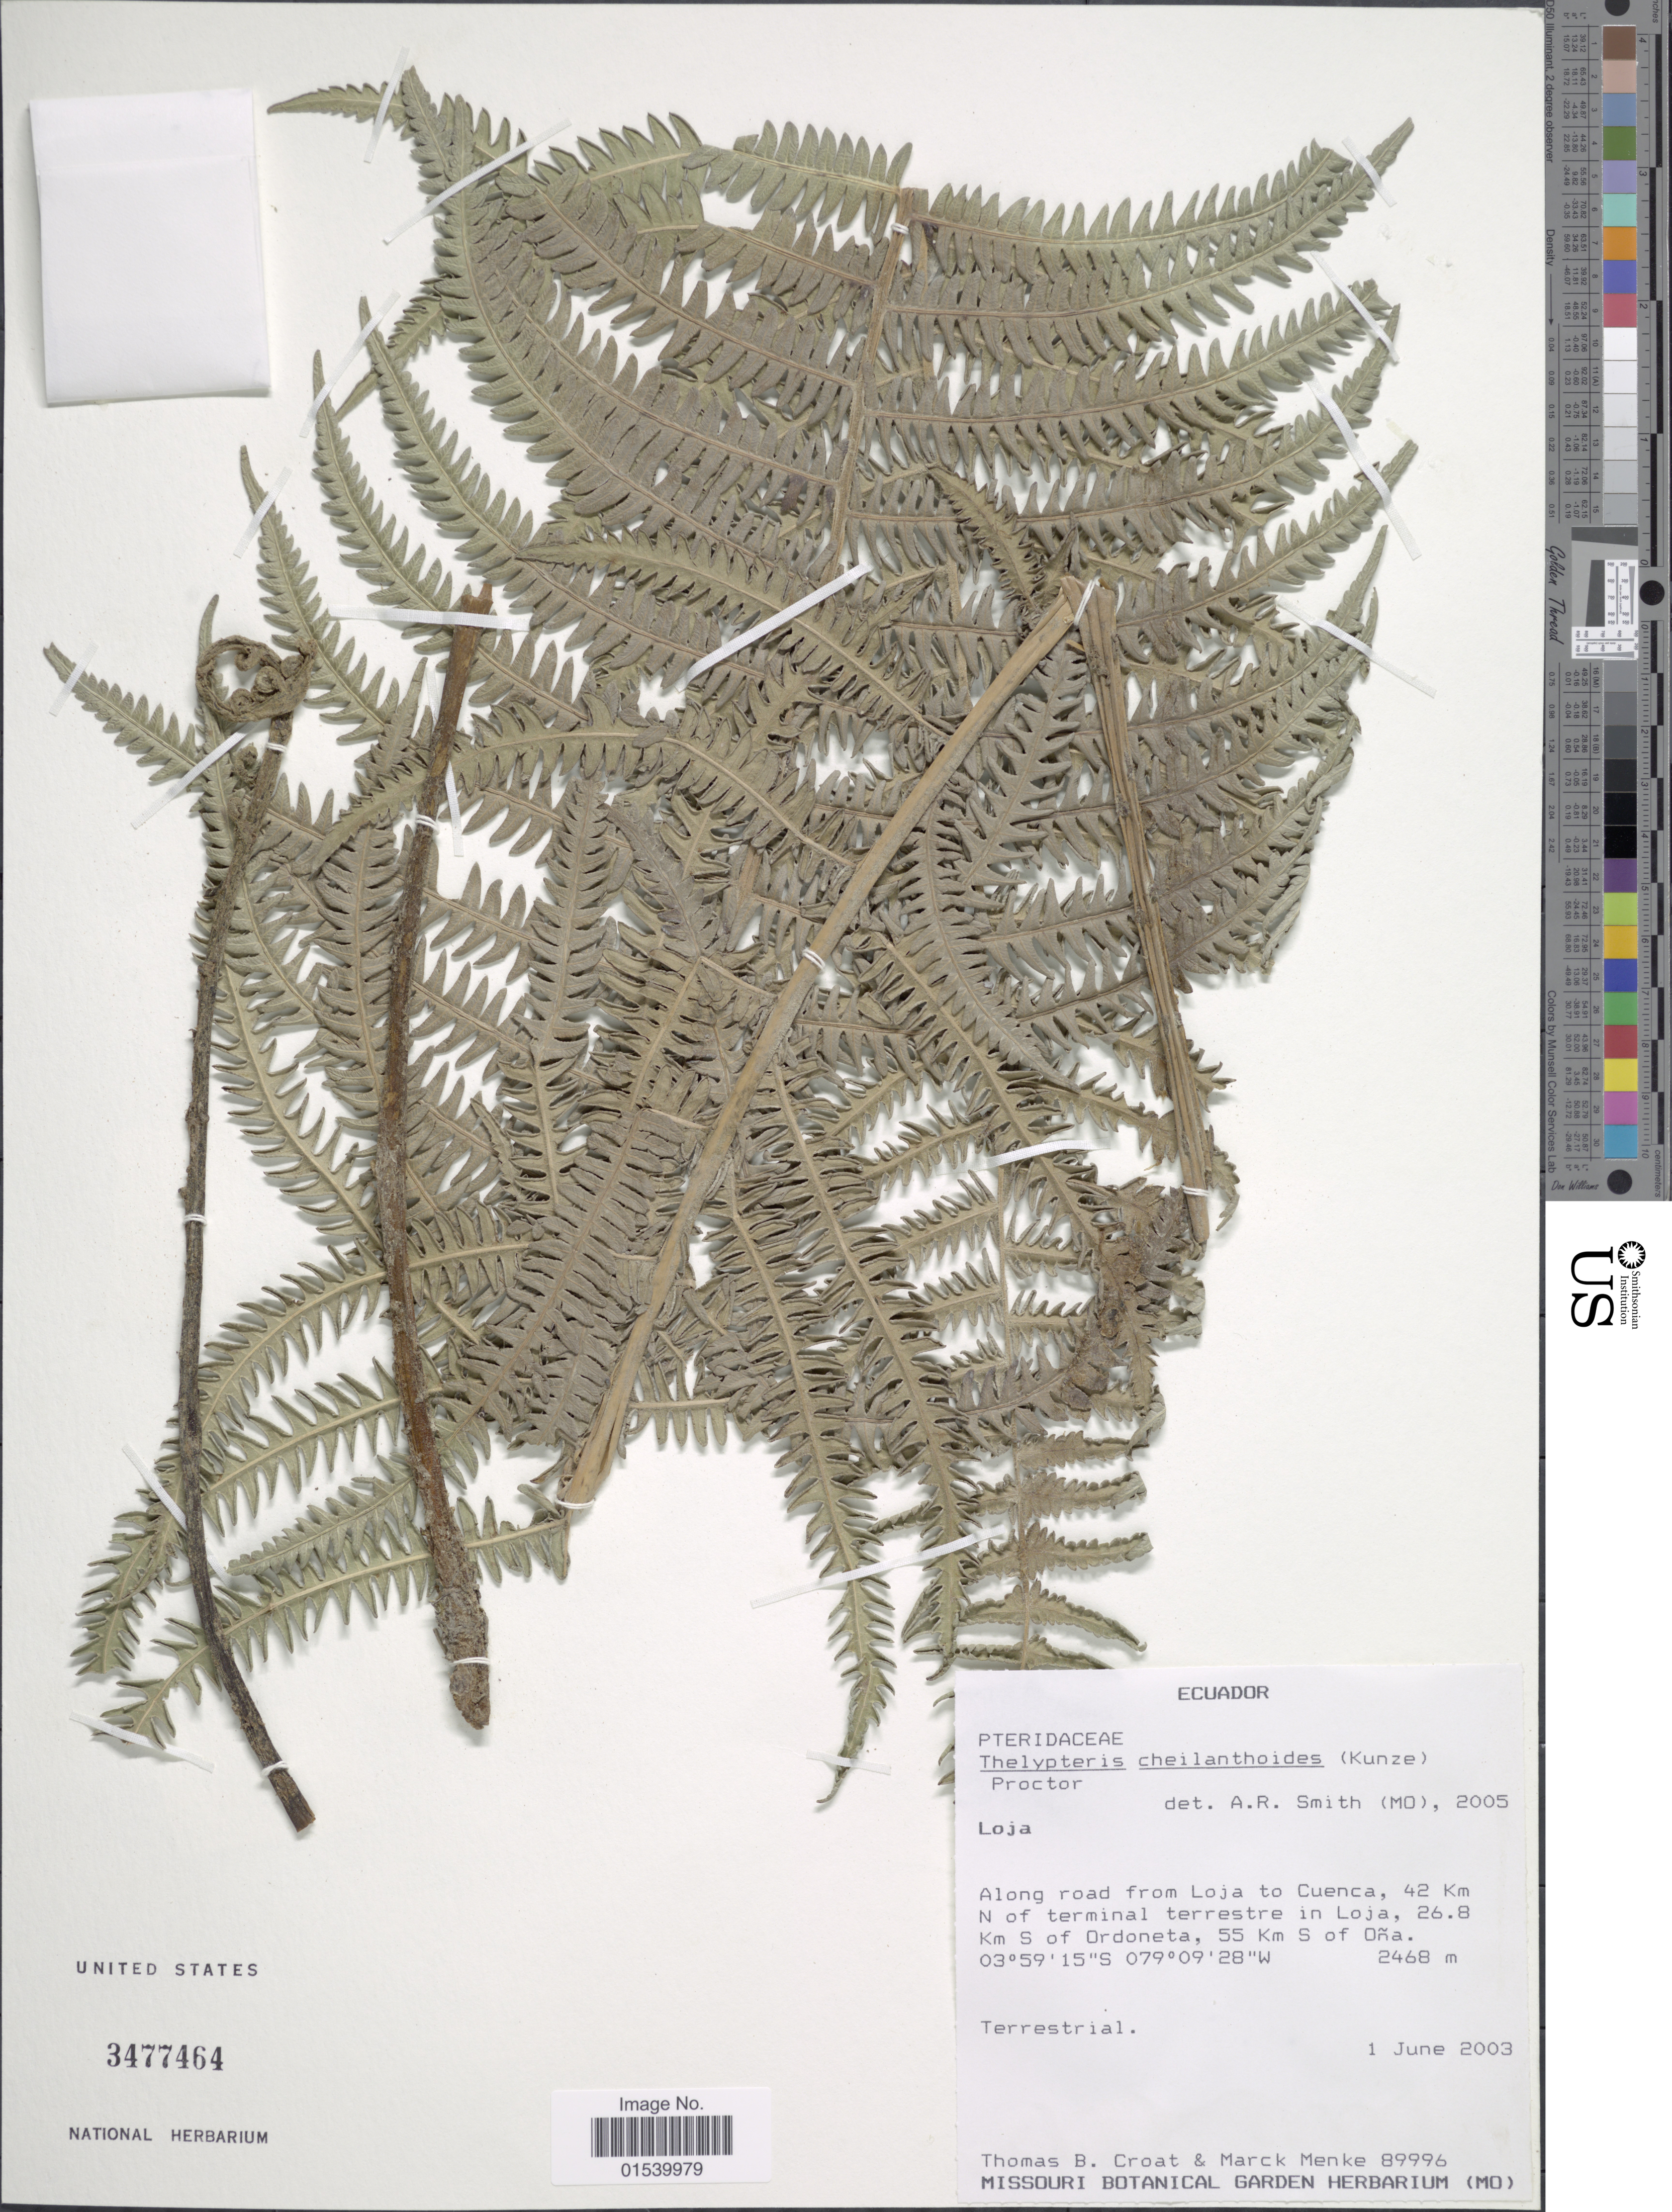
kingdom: Plantae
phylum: Tracheophyta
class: Polypodiopsida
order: Polypodiales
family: Thelypteridaceae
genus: Amauropelta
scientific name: Amauropelta cheilanthoides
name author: (Kunze) Á. Löve & D. Löve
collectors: T. B. Croat & M. Menke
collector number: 89996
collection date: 2003-06-01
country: Ecuador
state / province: Loja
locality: Along road from Loja to Cuenca, 42 Km N of terminal terrestre in Loja, 26.8 Km. S of Ordoneta, 55 Km S of Oña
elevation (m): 2468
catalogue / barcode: US 3477464